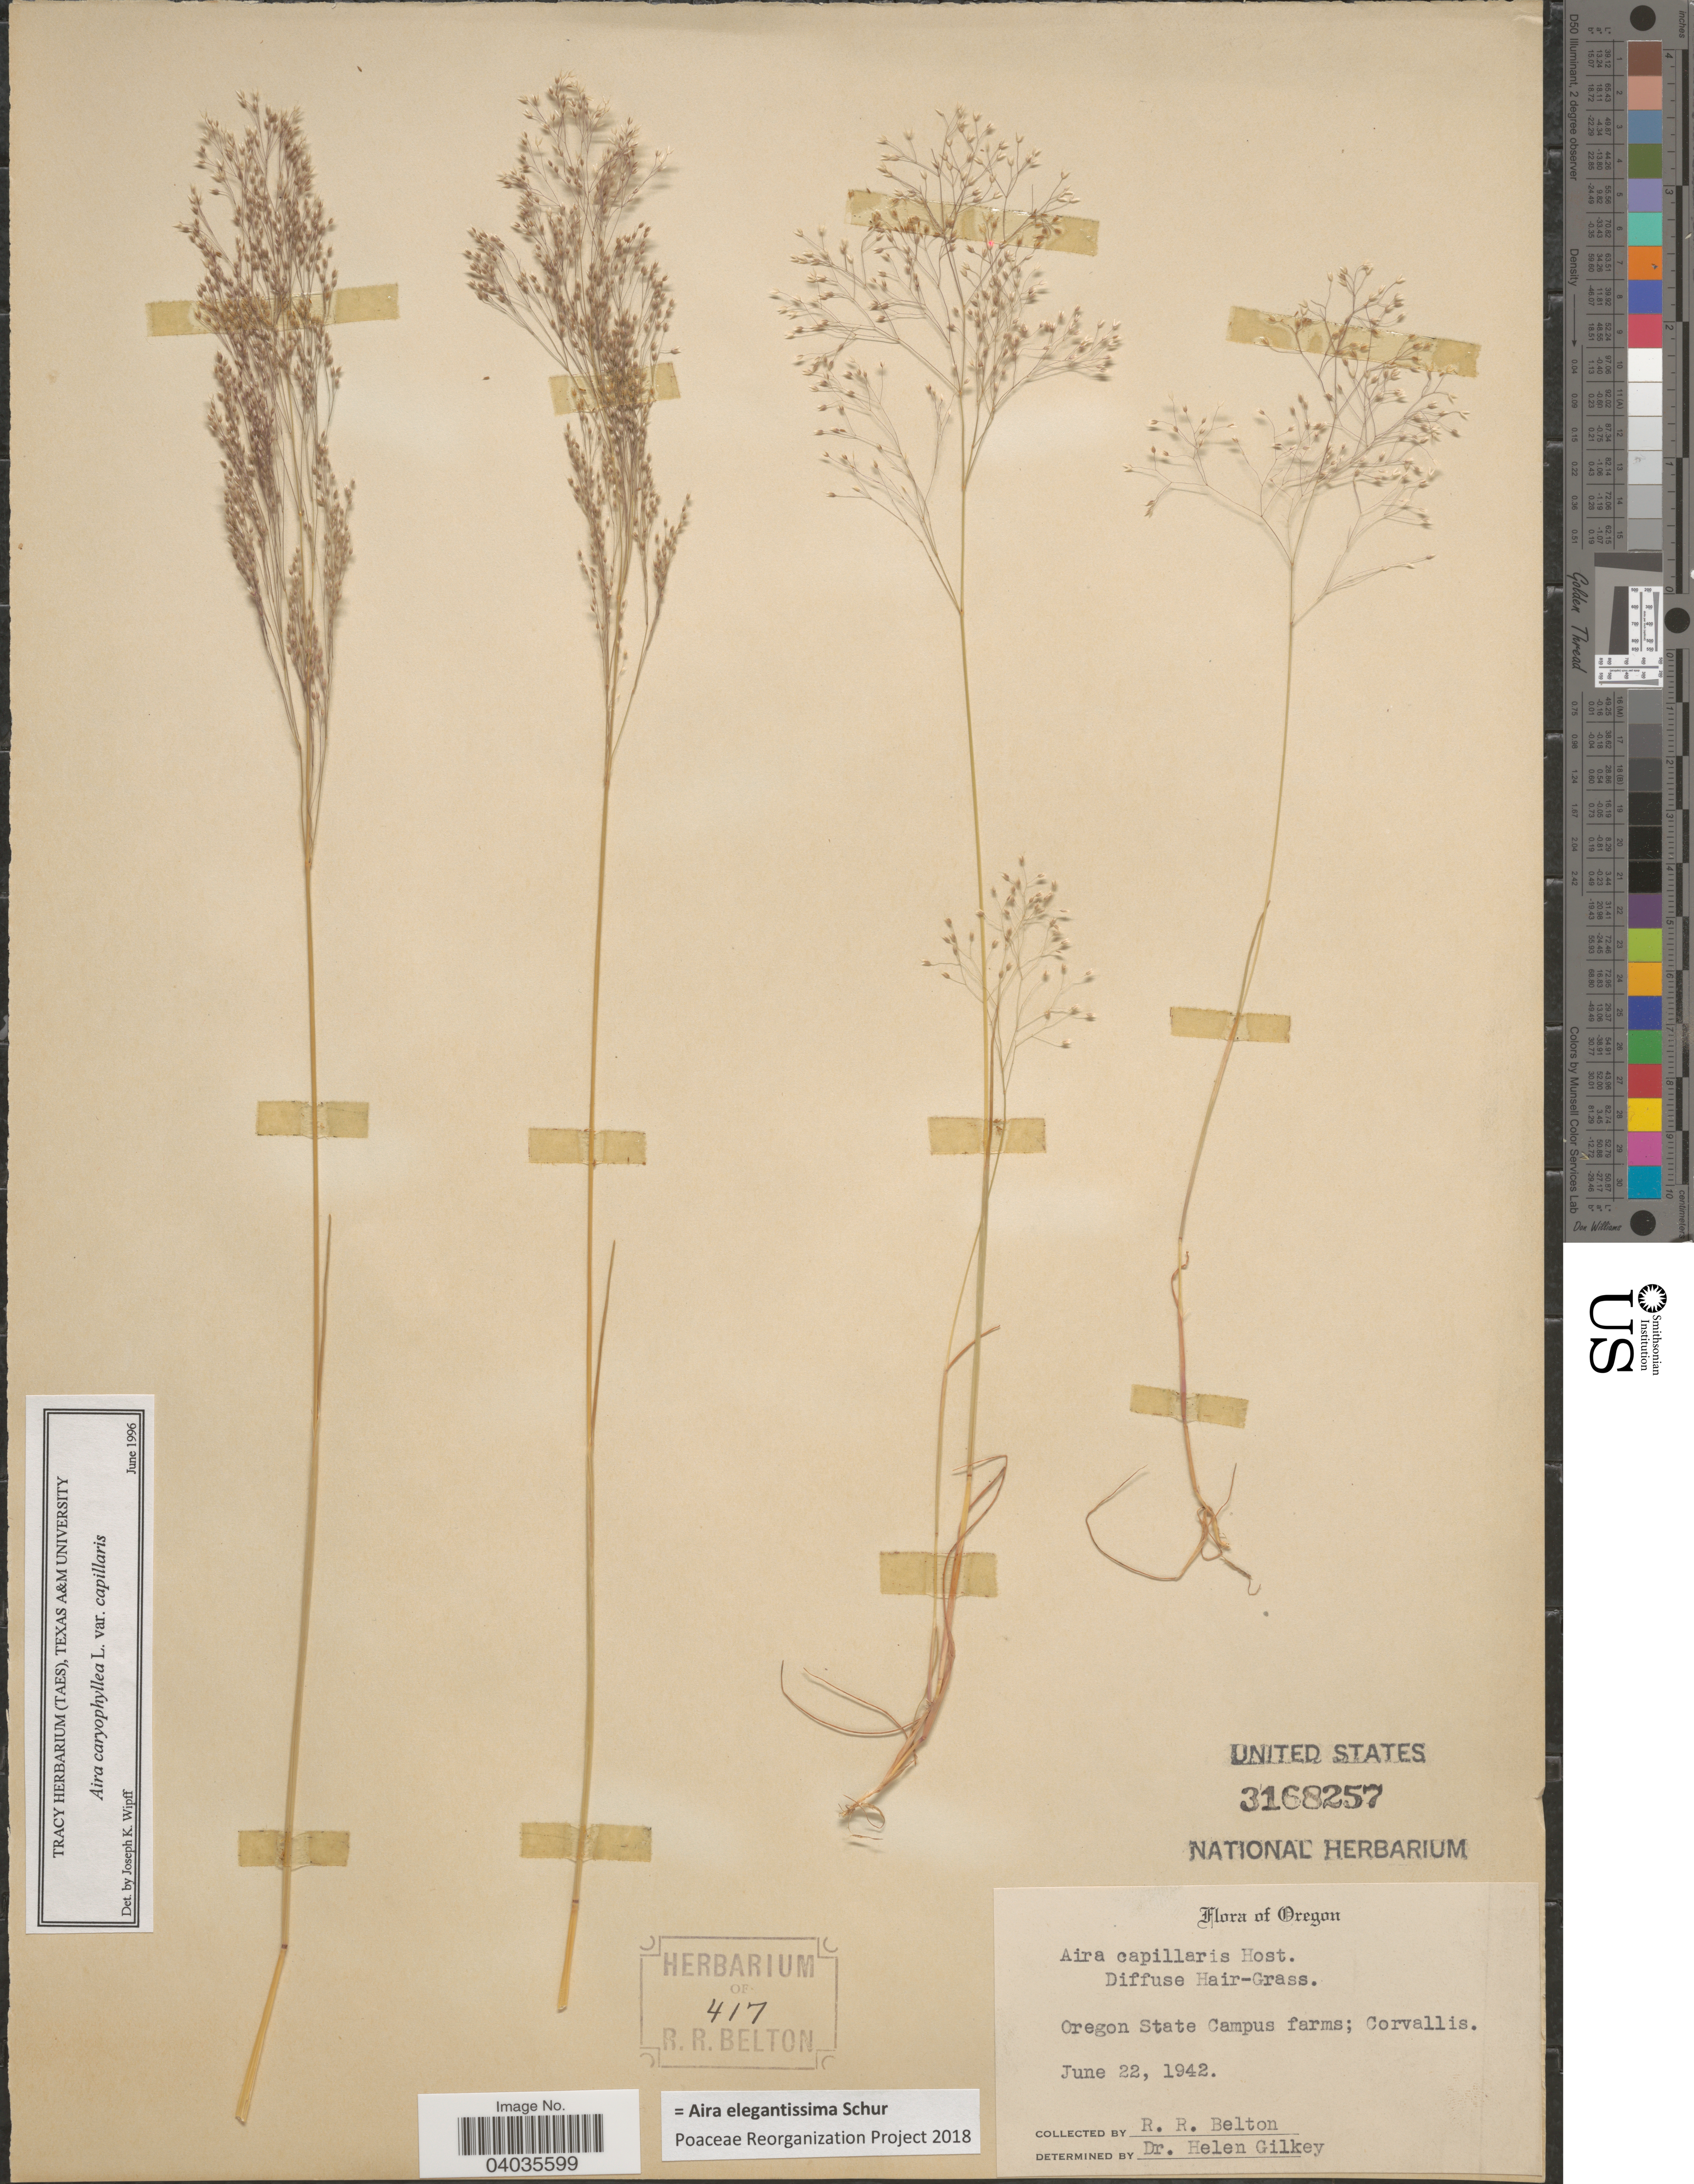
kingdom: Plantae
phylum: Tracheophyta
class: Liliopsida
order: Poales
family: Poaceae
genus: Aira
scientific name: Aira elegantissima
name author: Schur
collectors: R. Belton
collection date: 1942-06-22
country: United States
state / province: Oregon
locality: Oregon State Campus farms; Corvallis.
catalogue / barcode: US 3168257